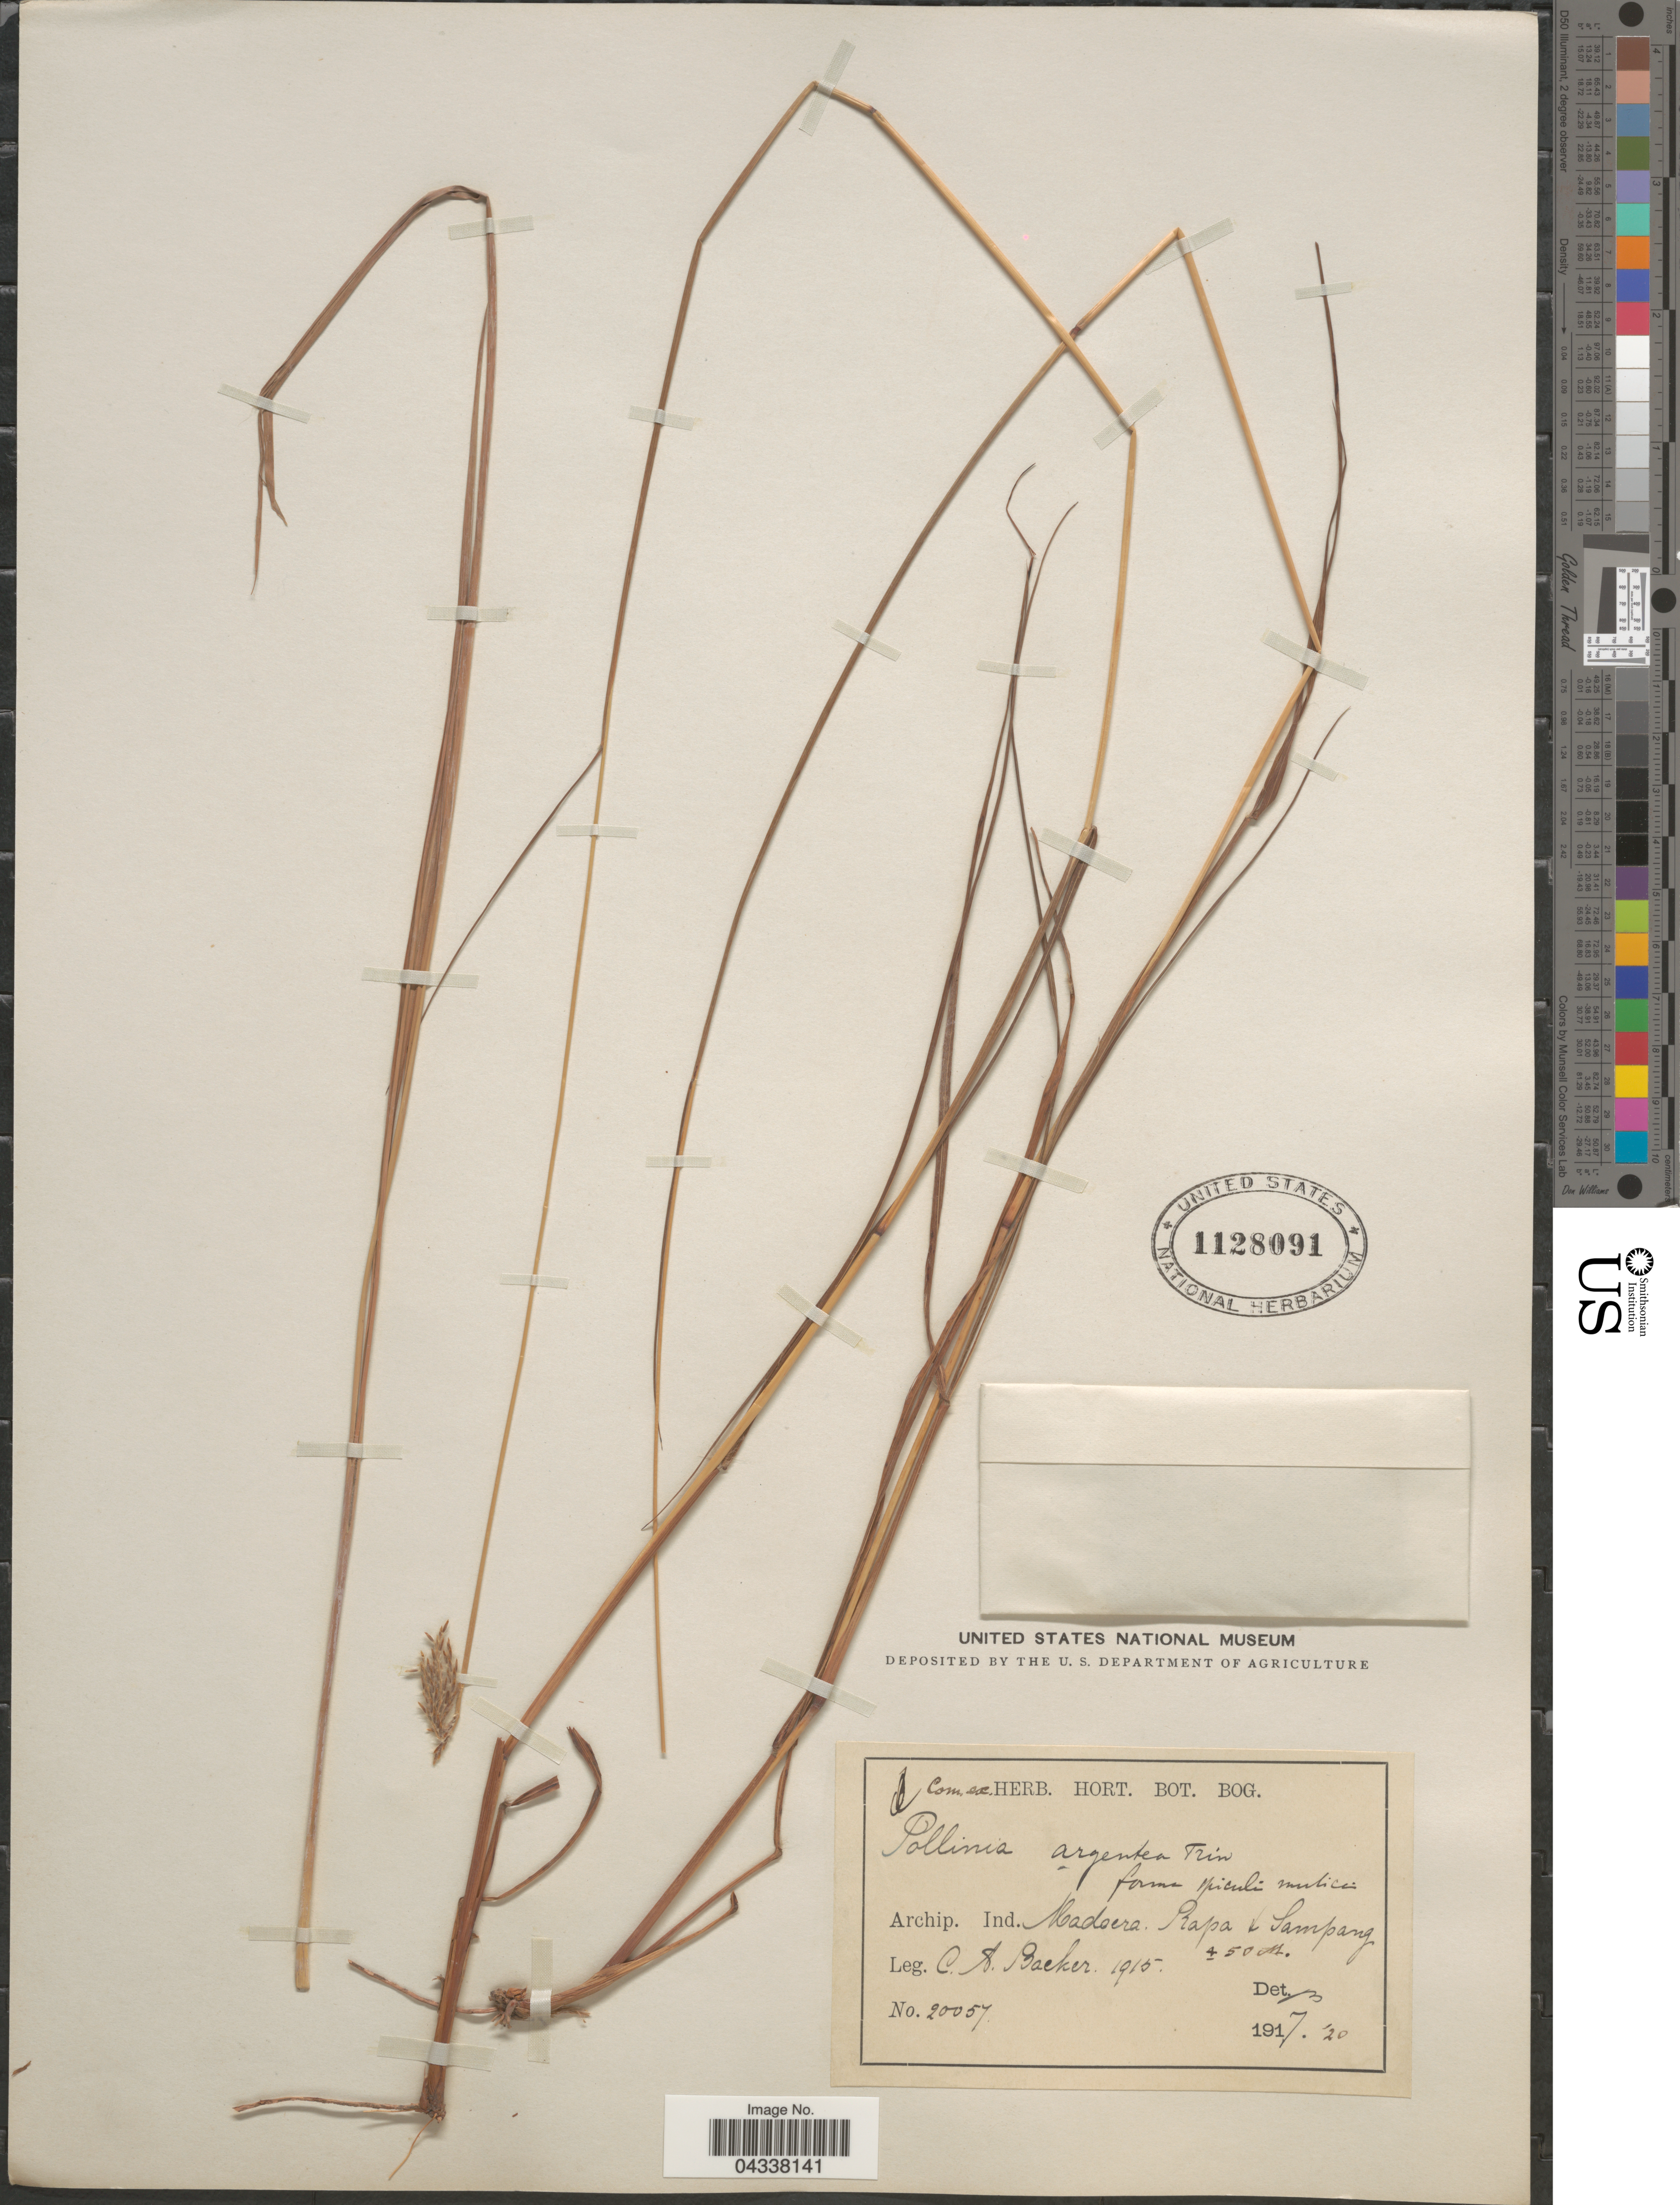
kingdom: Plantae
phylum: Tracheophyta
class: Liliopsida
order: Poales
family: Poaceae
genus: Pseudopogonatherum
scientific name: Pseudopogonatherum trispicatum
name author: (Schult.) Ohwi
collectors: C. A. Backer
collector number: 20057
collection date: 1917/1920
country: Indonesia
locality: Archip. Ind. Madoera. Rapa & Sampang.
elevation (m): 50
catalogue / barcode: US 1128091